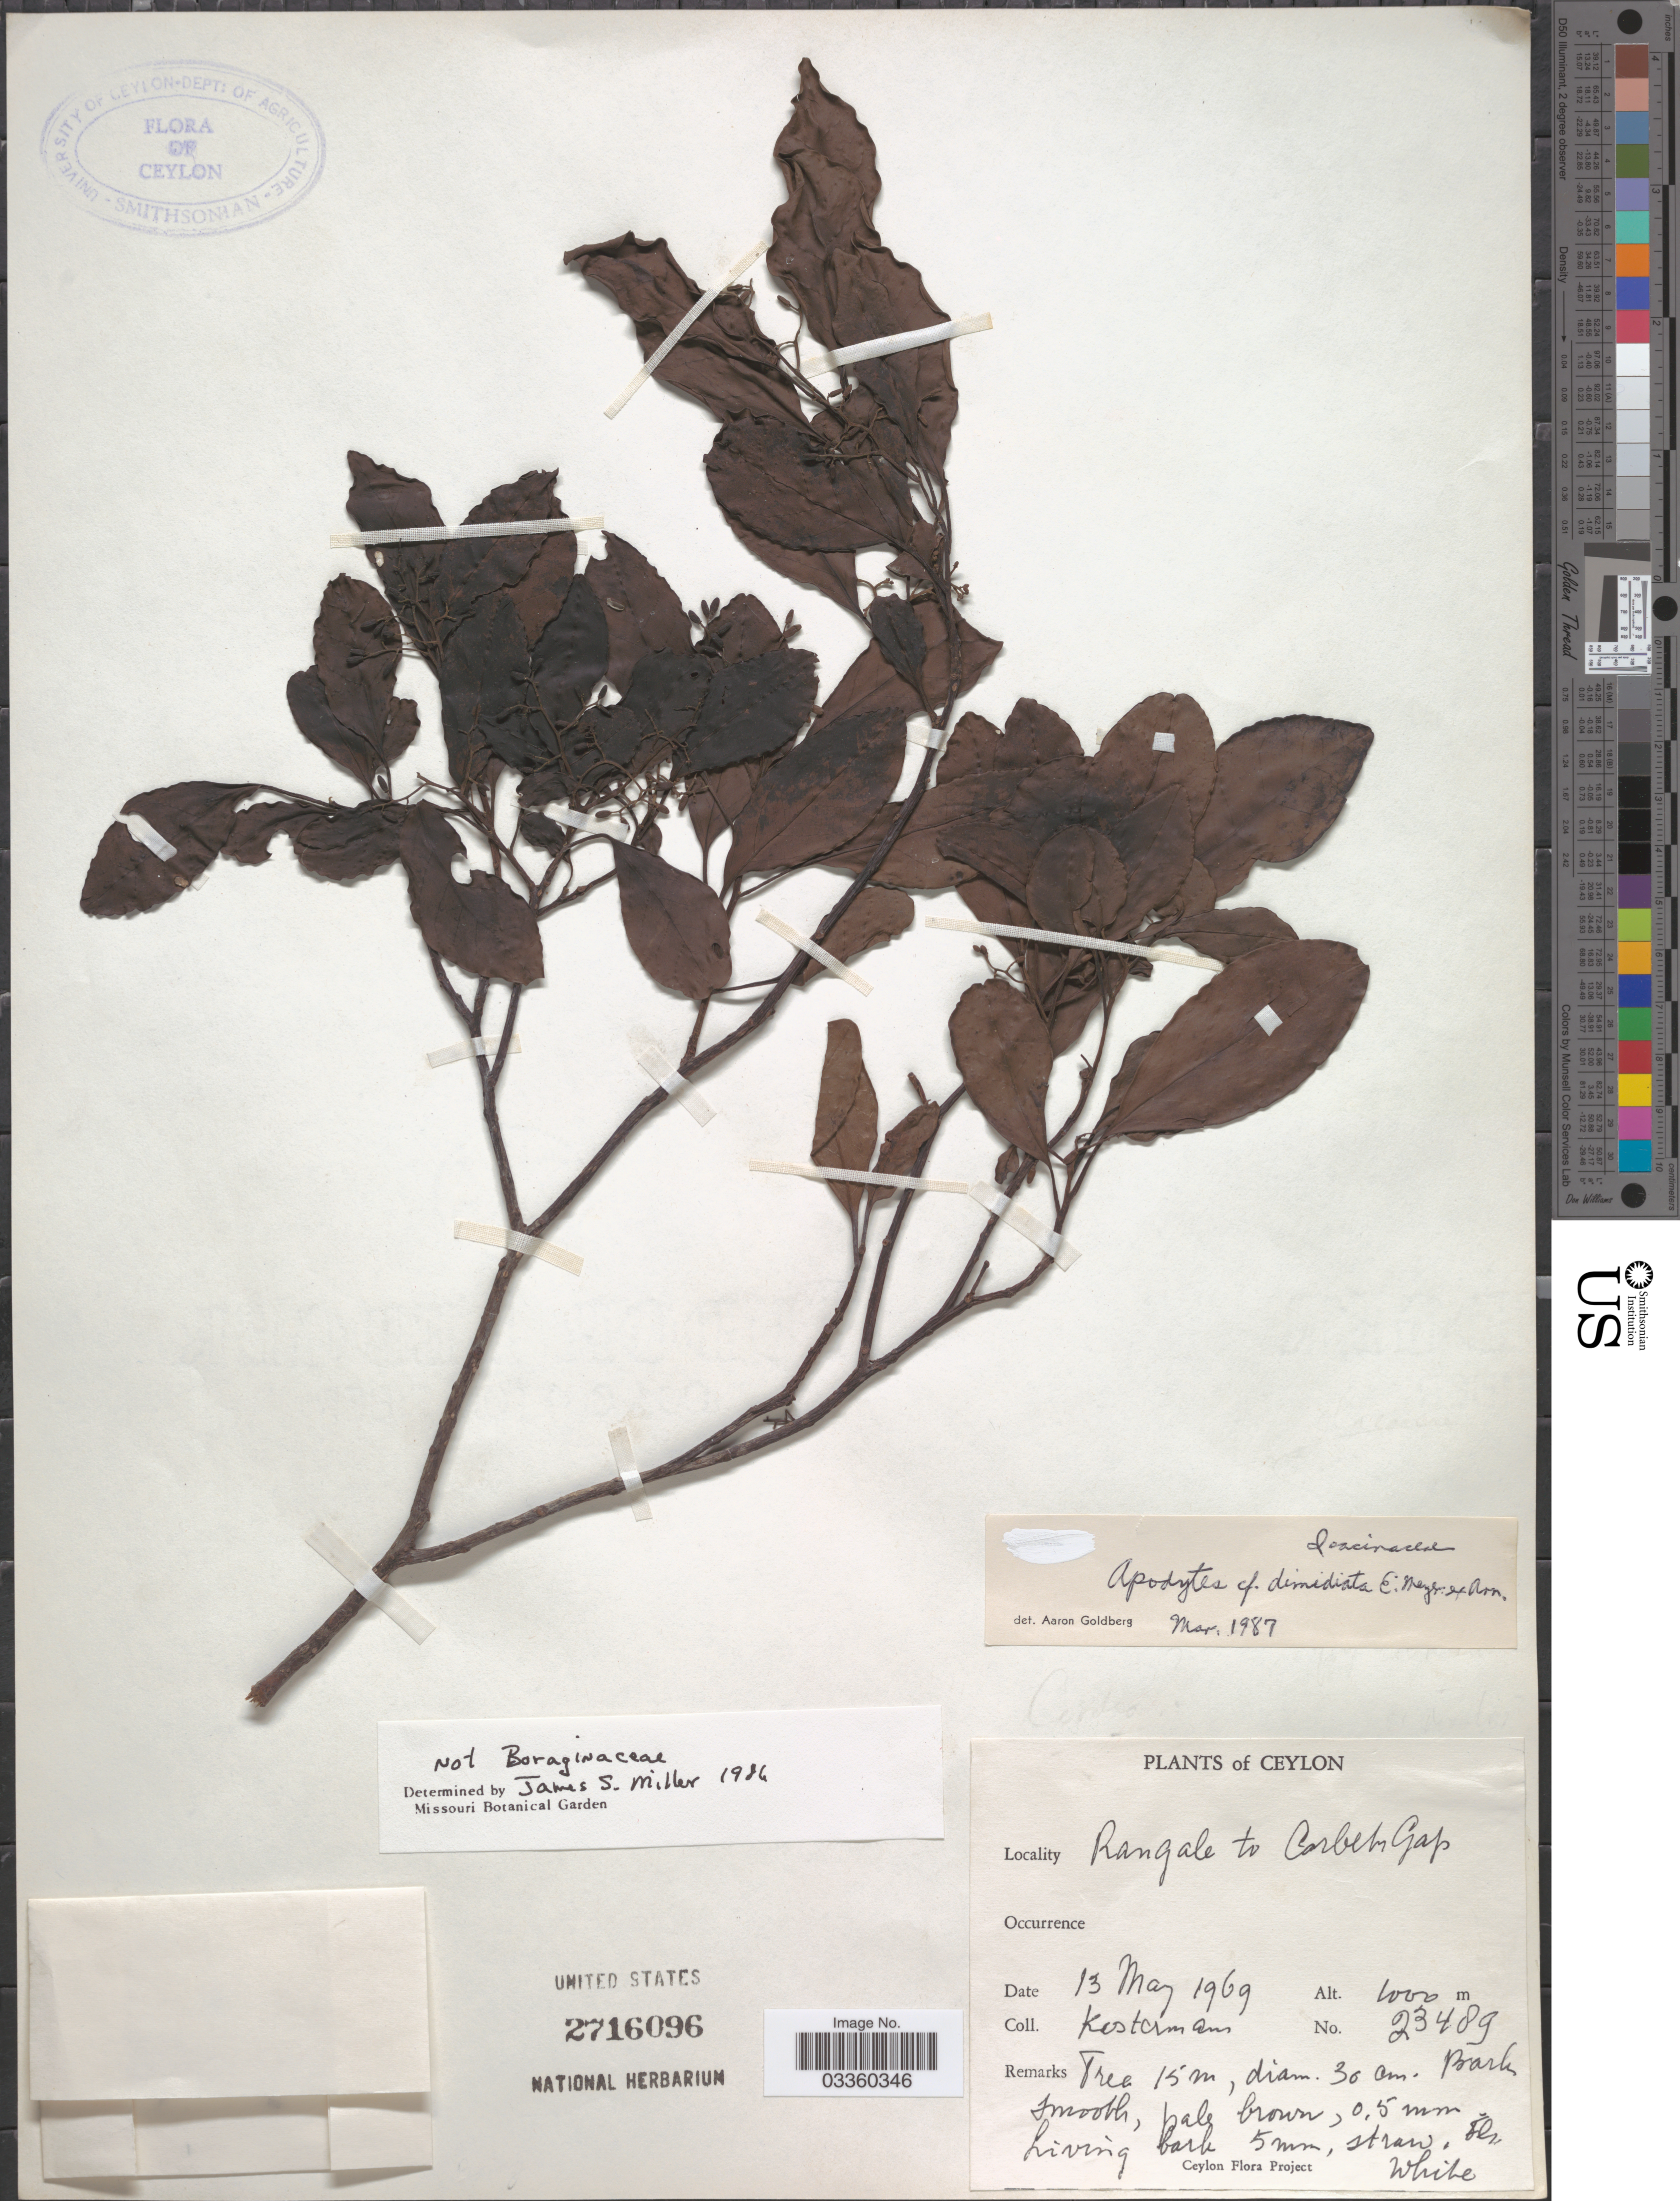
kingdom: Plantae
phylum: Tracheophyta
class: Magnoliopsida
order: Metteniusales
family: Metteniusaceae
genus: Apodytes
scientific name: Apodytes dimidiata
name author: E. Mey. ex Arn.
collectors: Kostermans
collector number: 23489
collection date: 1969-05-13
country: Sri Lanka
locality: Ceylon. Rangale to Corbets Gap.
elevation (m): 1000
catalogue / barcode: US 2716096